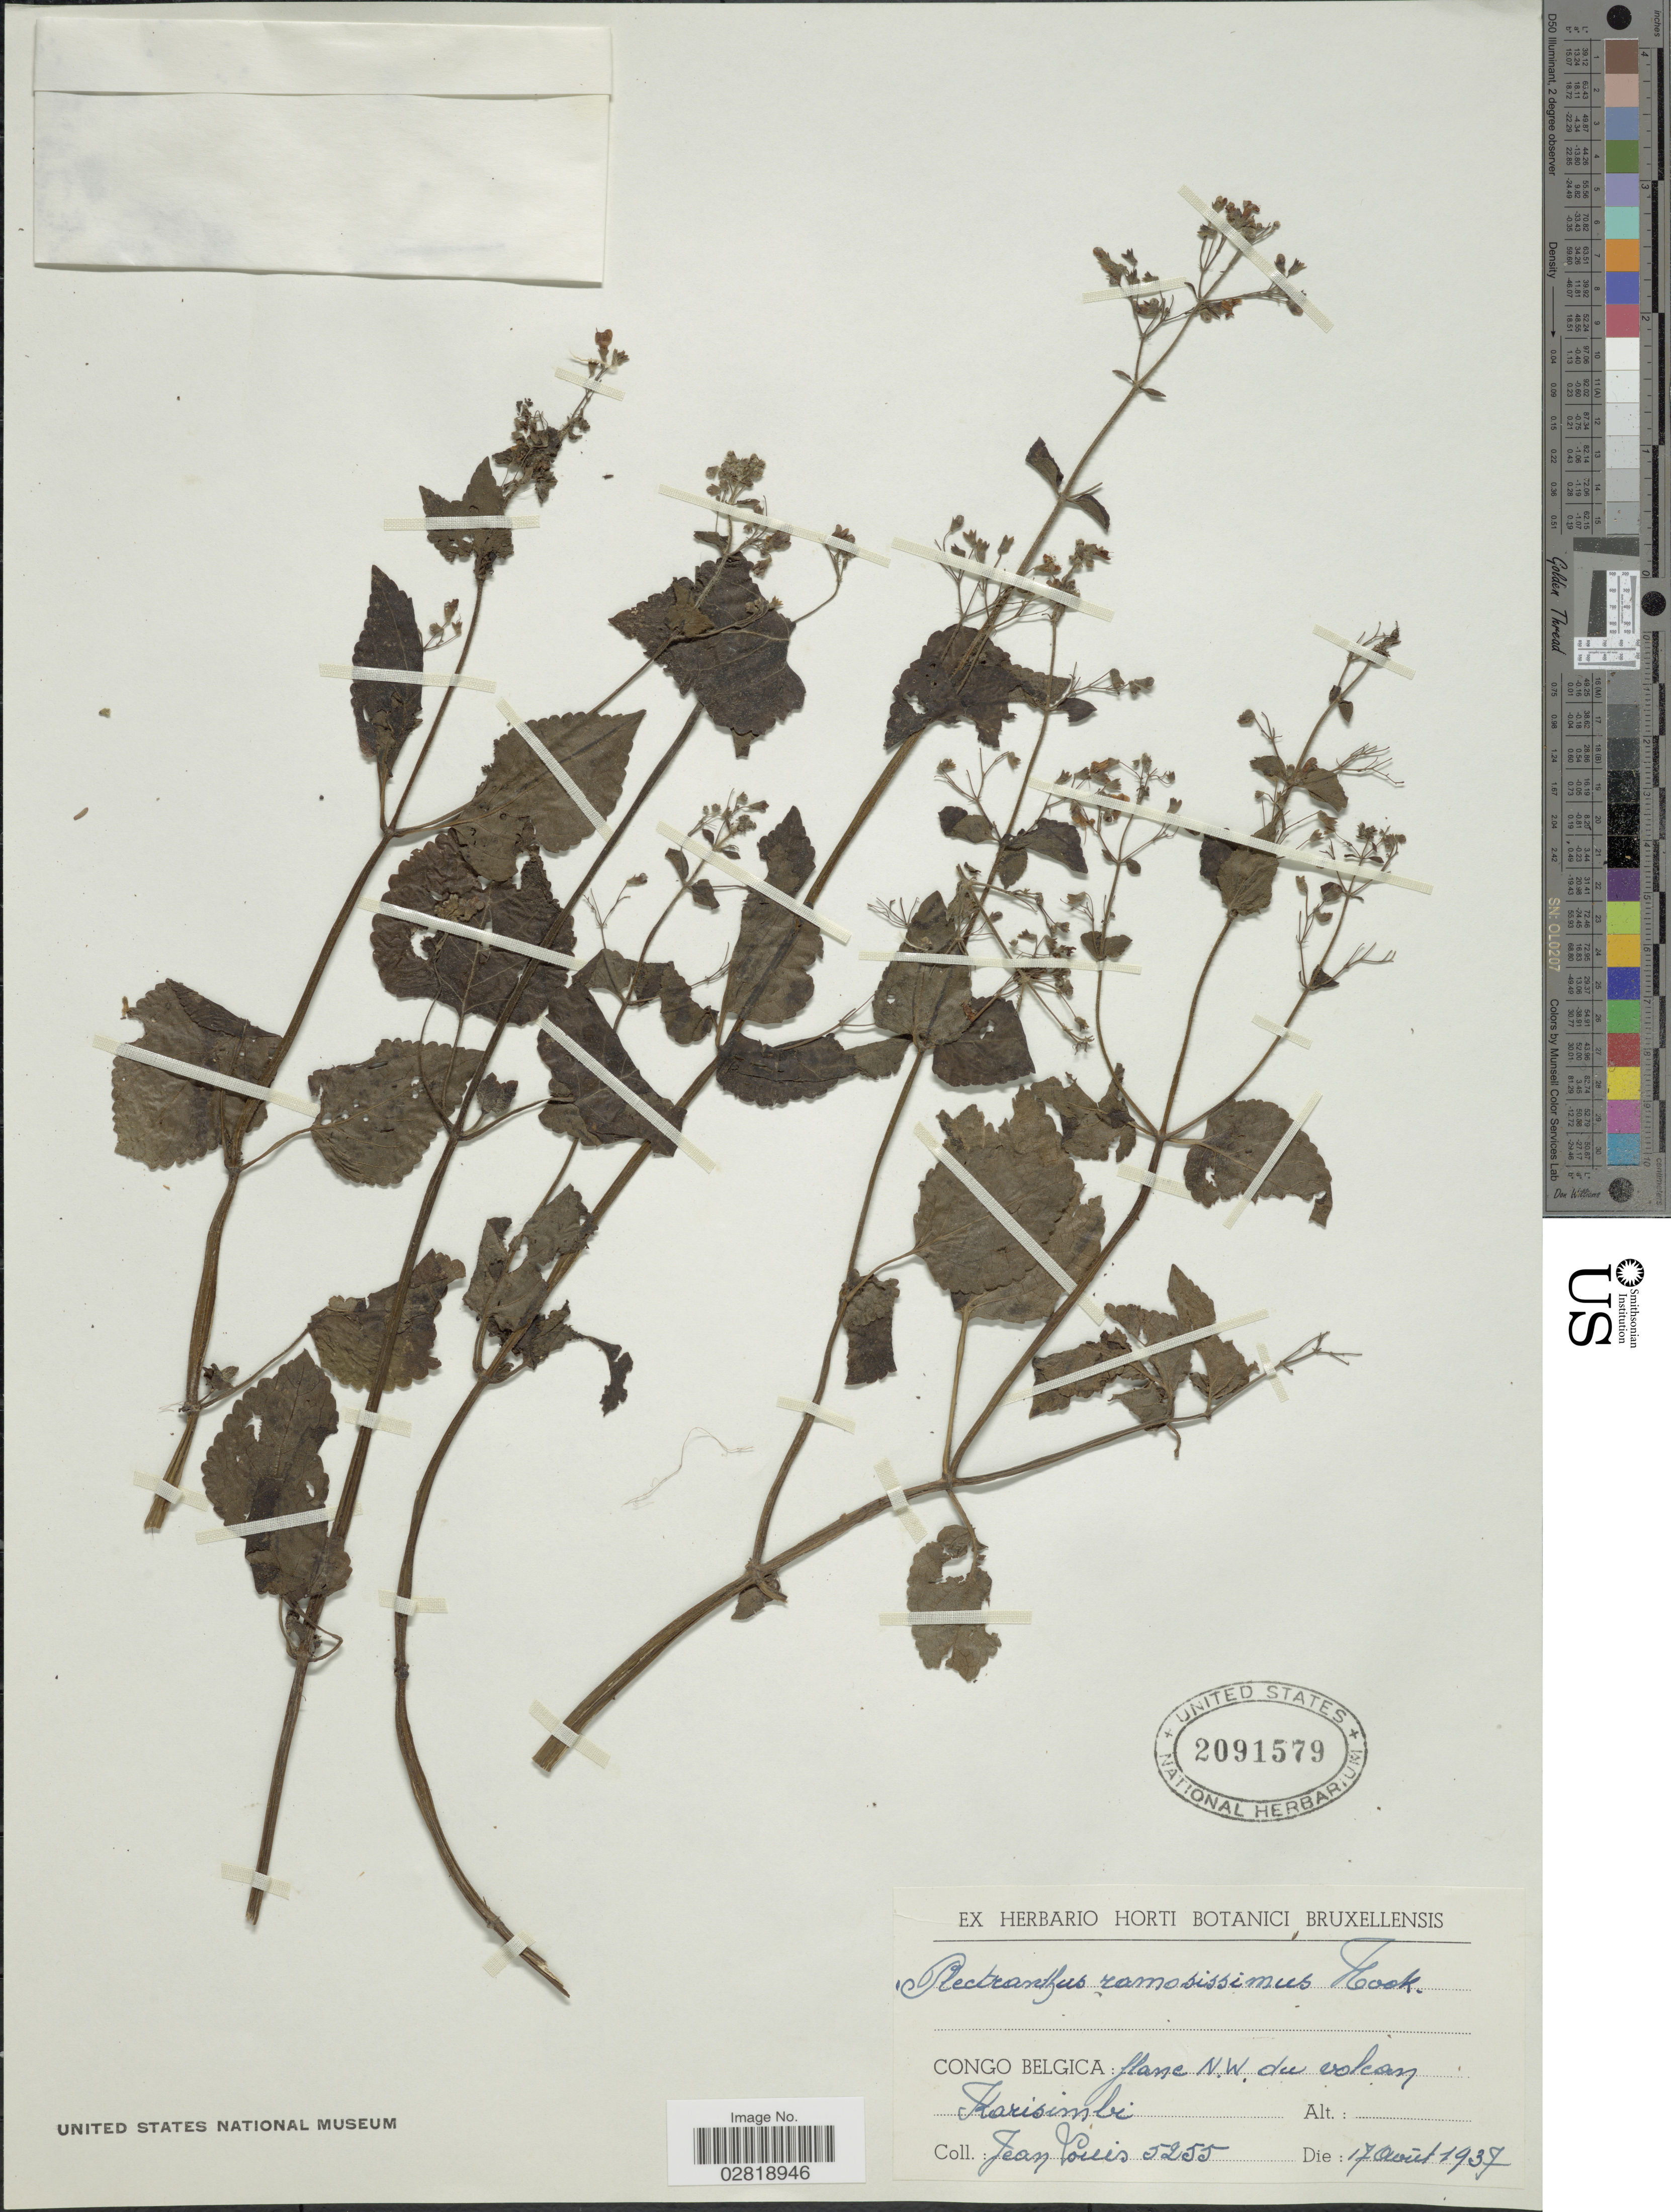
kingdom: Plantae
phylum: Tracheophyta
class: Magnoliopsida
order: Lamiales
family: Lamiaceae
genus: Isodon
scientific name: Isodon ramosissimus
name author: (Hook. f.) Codd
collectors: J. Louis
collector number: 5255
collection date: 1937-08-17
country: Congo, Democratic Republic of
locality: Congo Belgica: flanc N.W. du volcan Karisimbi.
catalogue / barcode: US 2091579